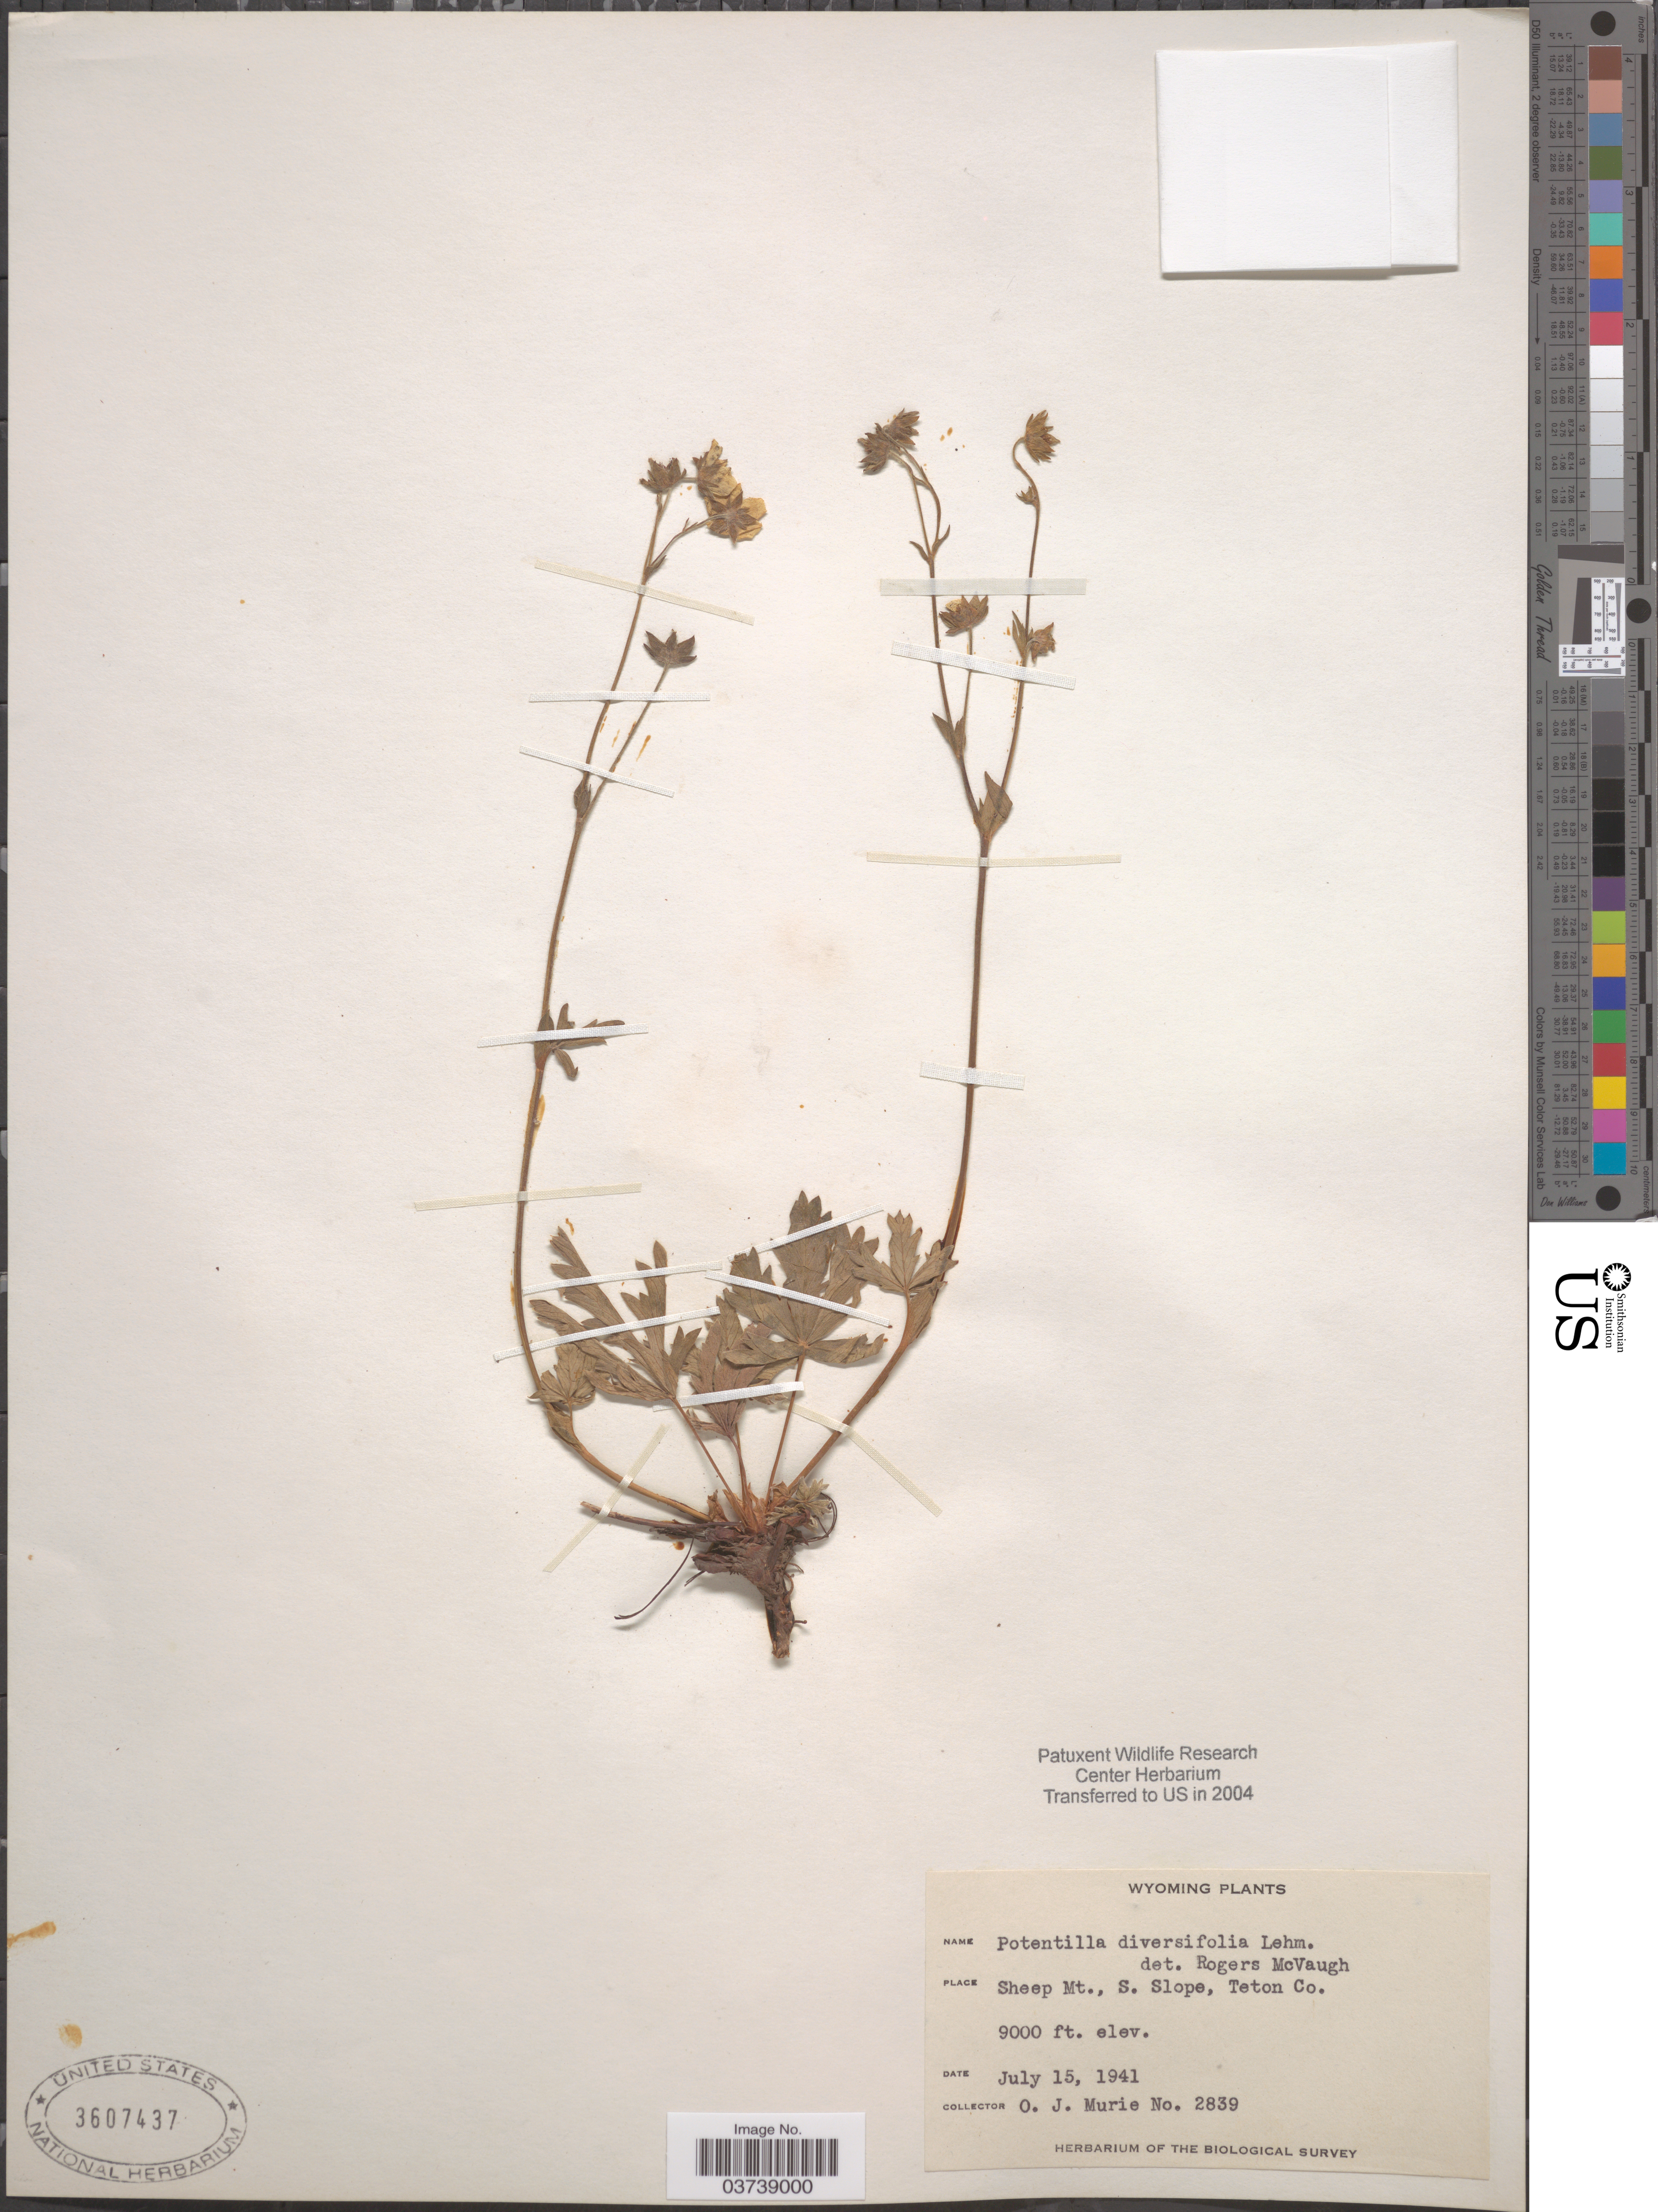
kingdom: Plantae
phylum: Tracheophyta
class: Magnoliopsida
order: Rosales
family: Rosaceae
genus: Potentilla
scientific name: Potentilla diversifolia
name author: Lehm.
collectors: O. Murie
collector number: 2839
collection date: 1941-07-15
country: United States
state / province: Wyoming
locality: Sheep Mt., S. Slope, Teton Co.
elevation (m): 2743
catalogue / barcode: US 3607437